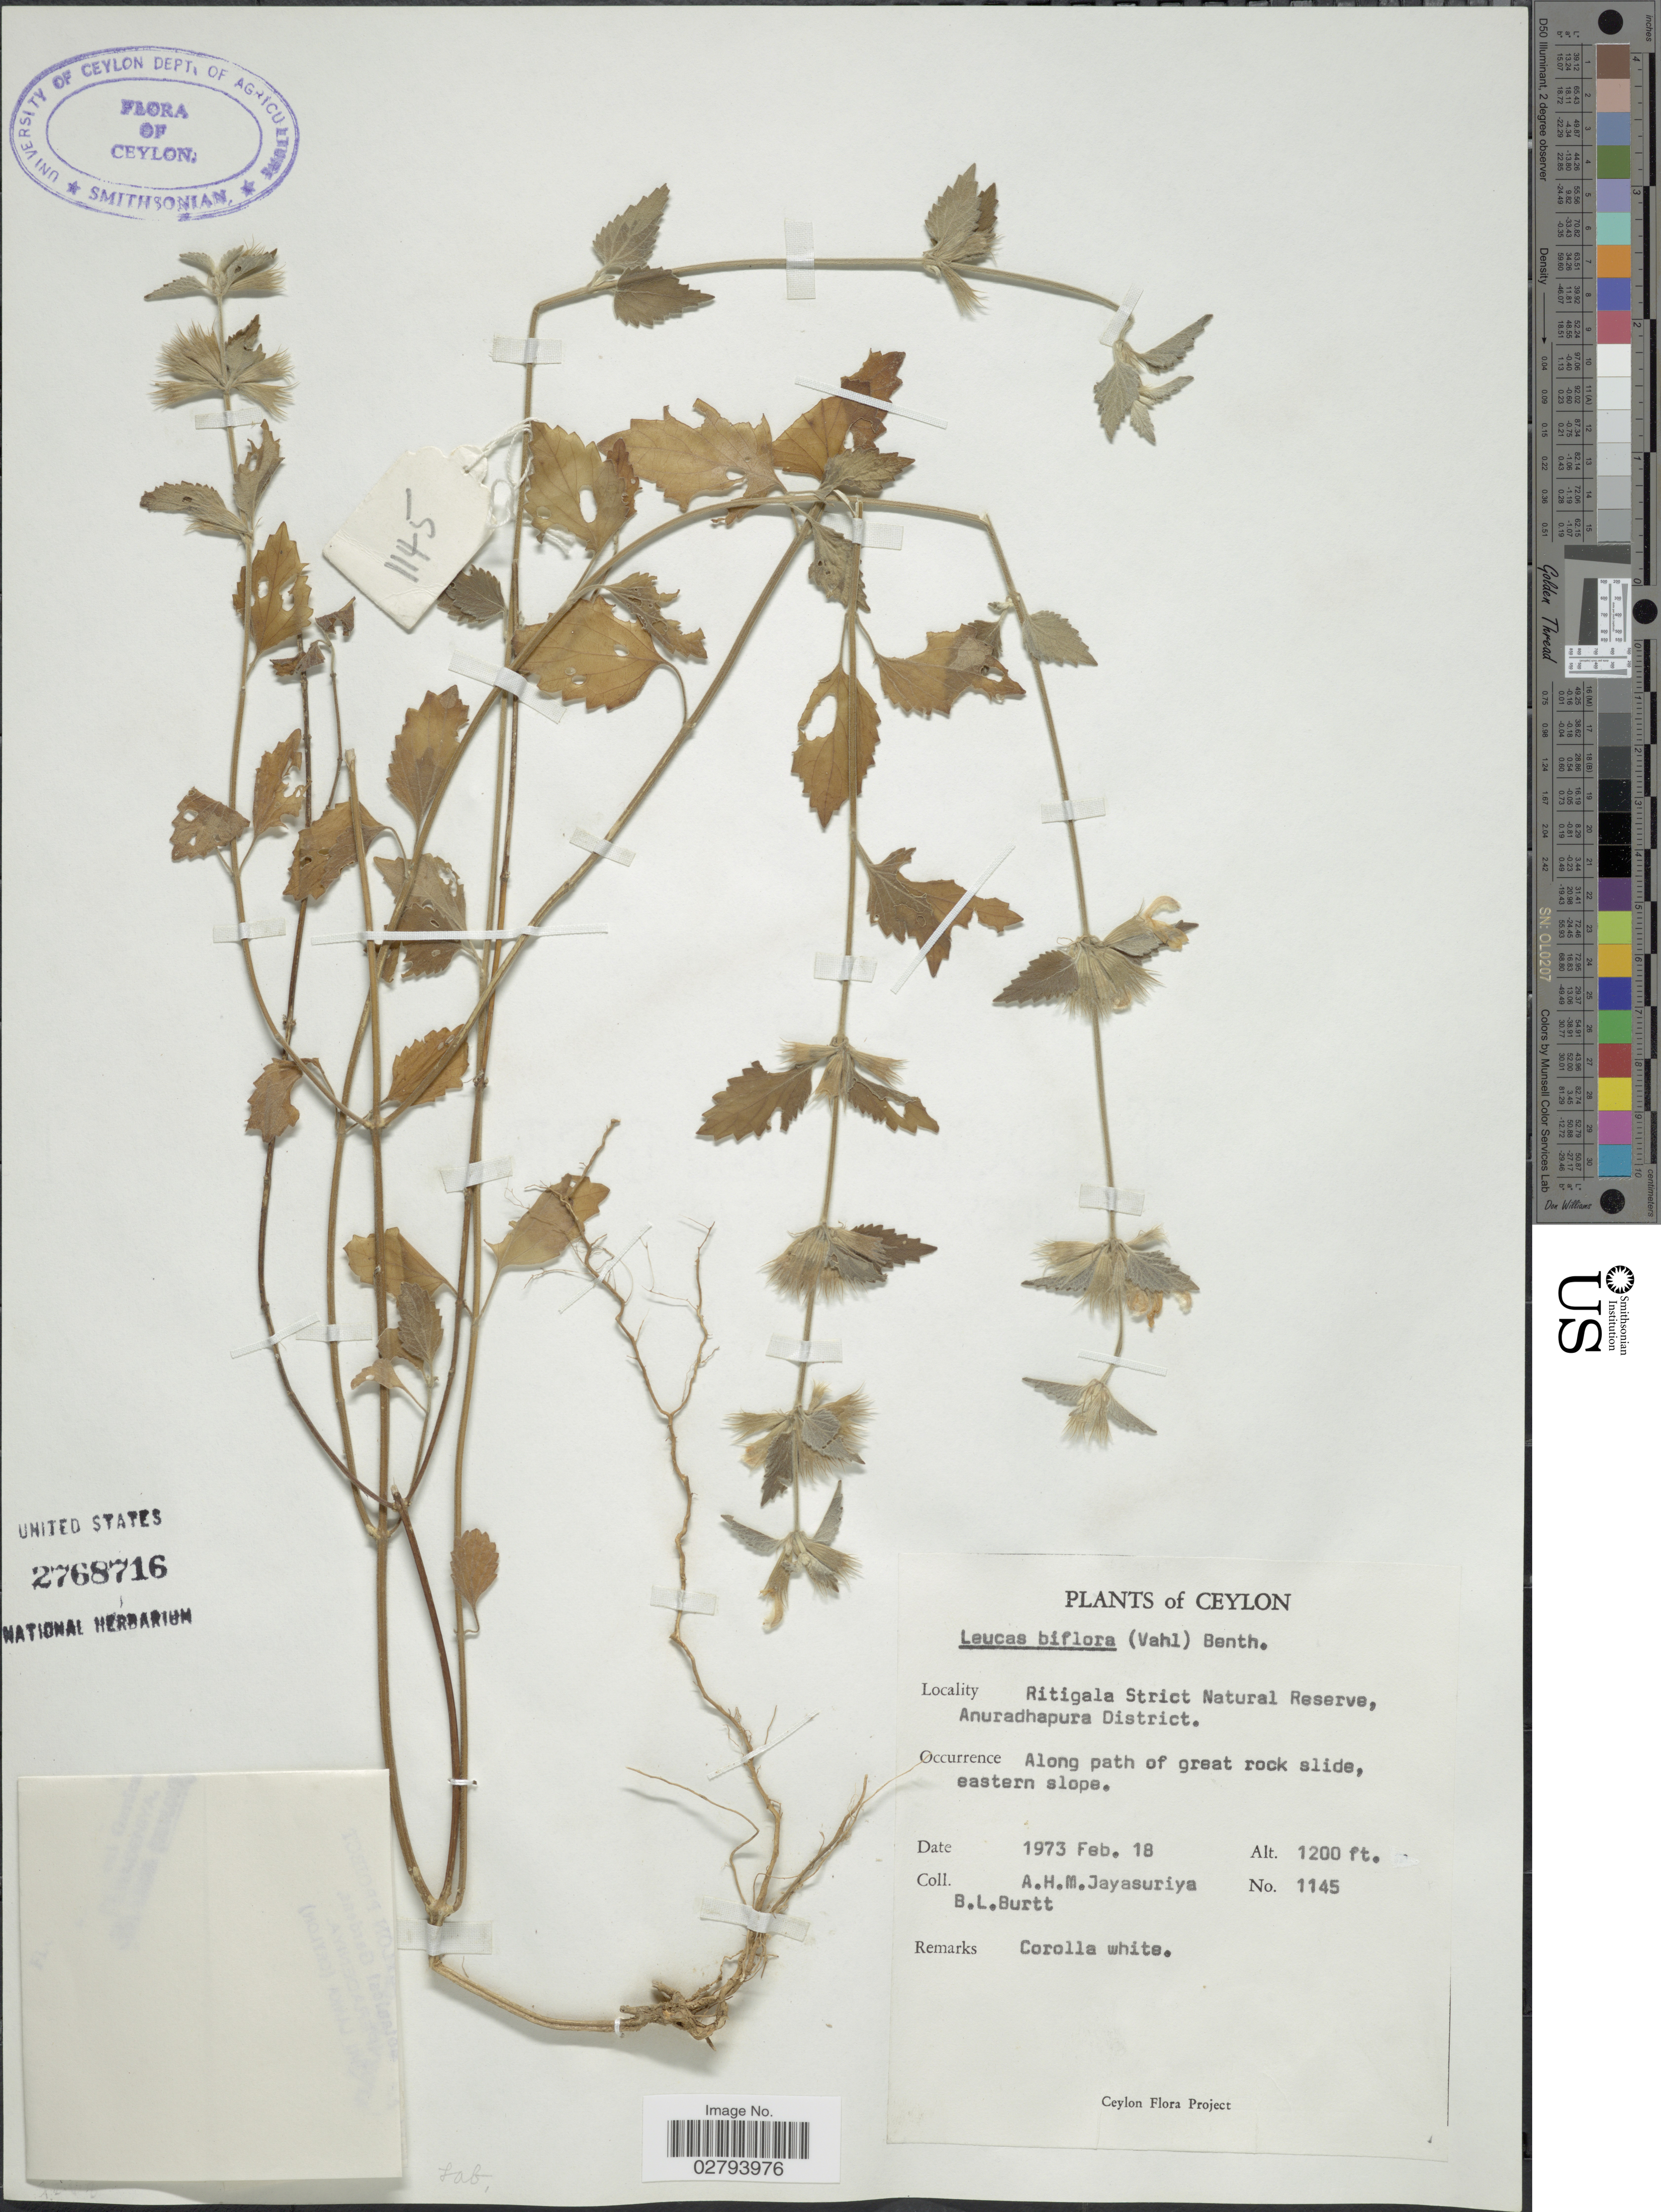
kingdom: Plantae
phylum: Tracheophyta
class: Magnoliopsida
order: Lamiales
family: Lamiaceae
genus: Leucas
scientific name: Leucas biflora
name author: (Vahl) Sm.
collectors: A. Jayasuriya & B. L. Burtt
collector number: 1145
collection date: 1973-02-18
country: Sri Lanka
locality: Ceylon, Ritigala Strict Natural Reserve, Anuradhapura District, along path of great rock slide, eastern slope.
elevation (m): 366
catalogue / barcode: US 2768716